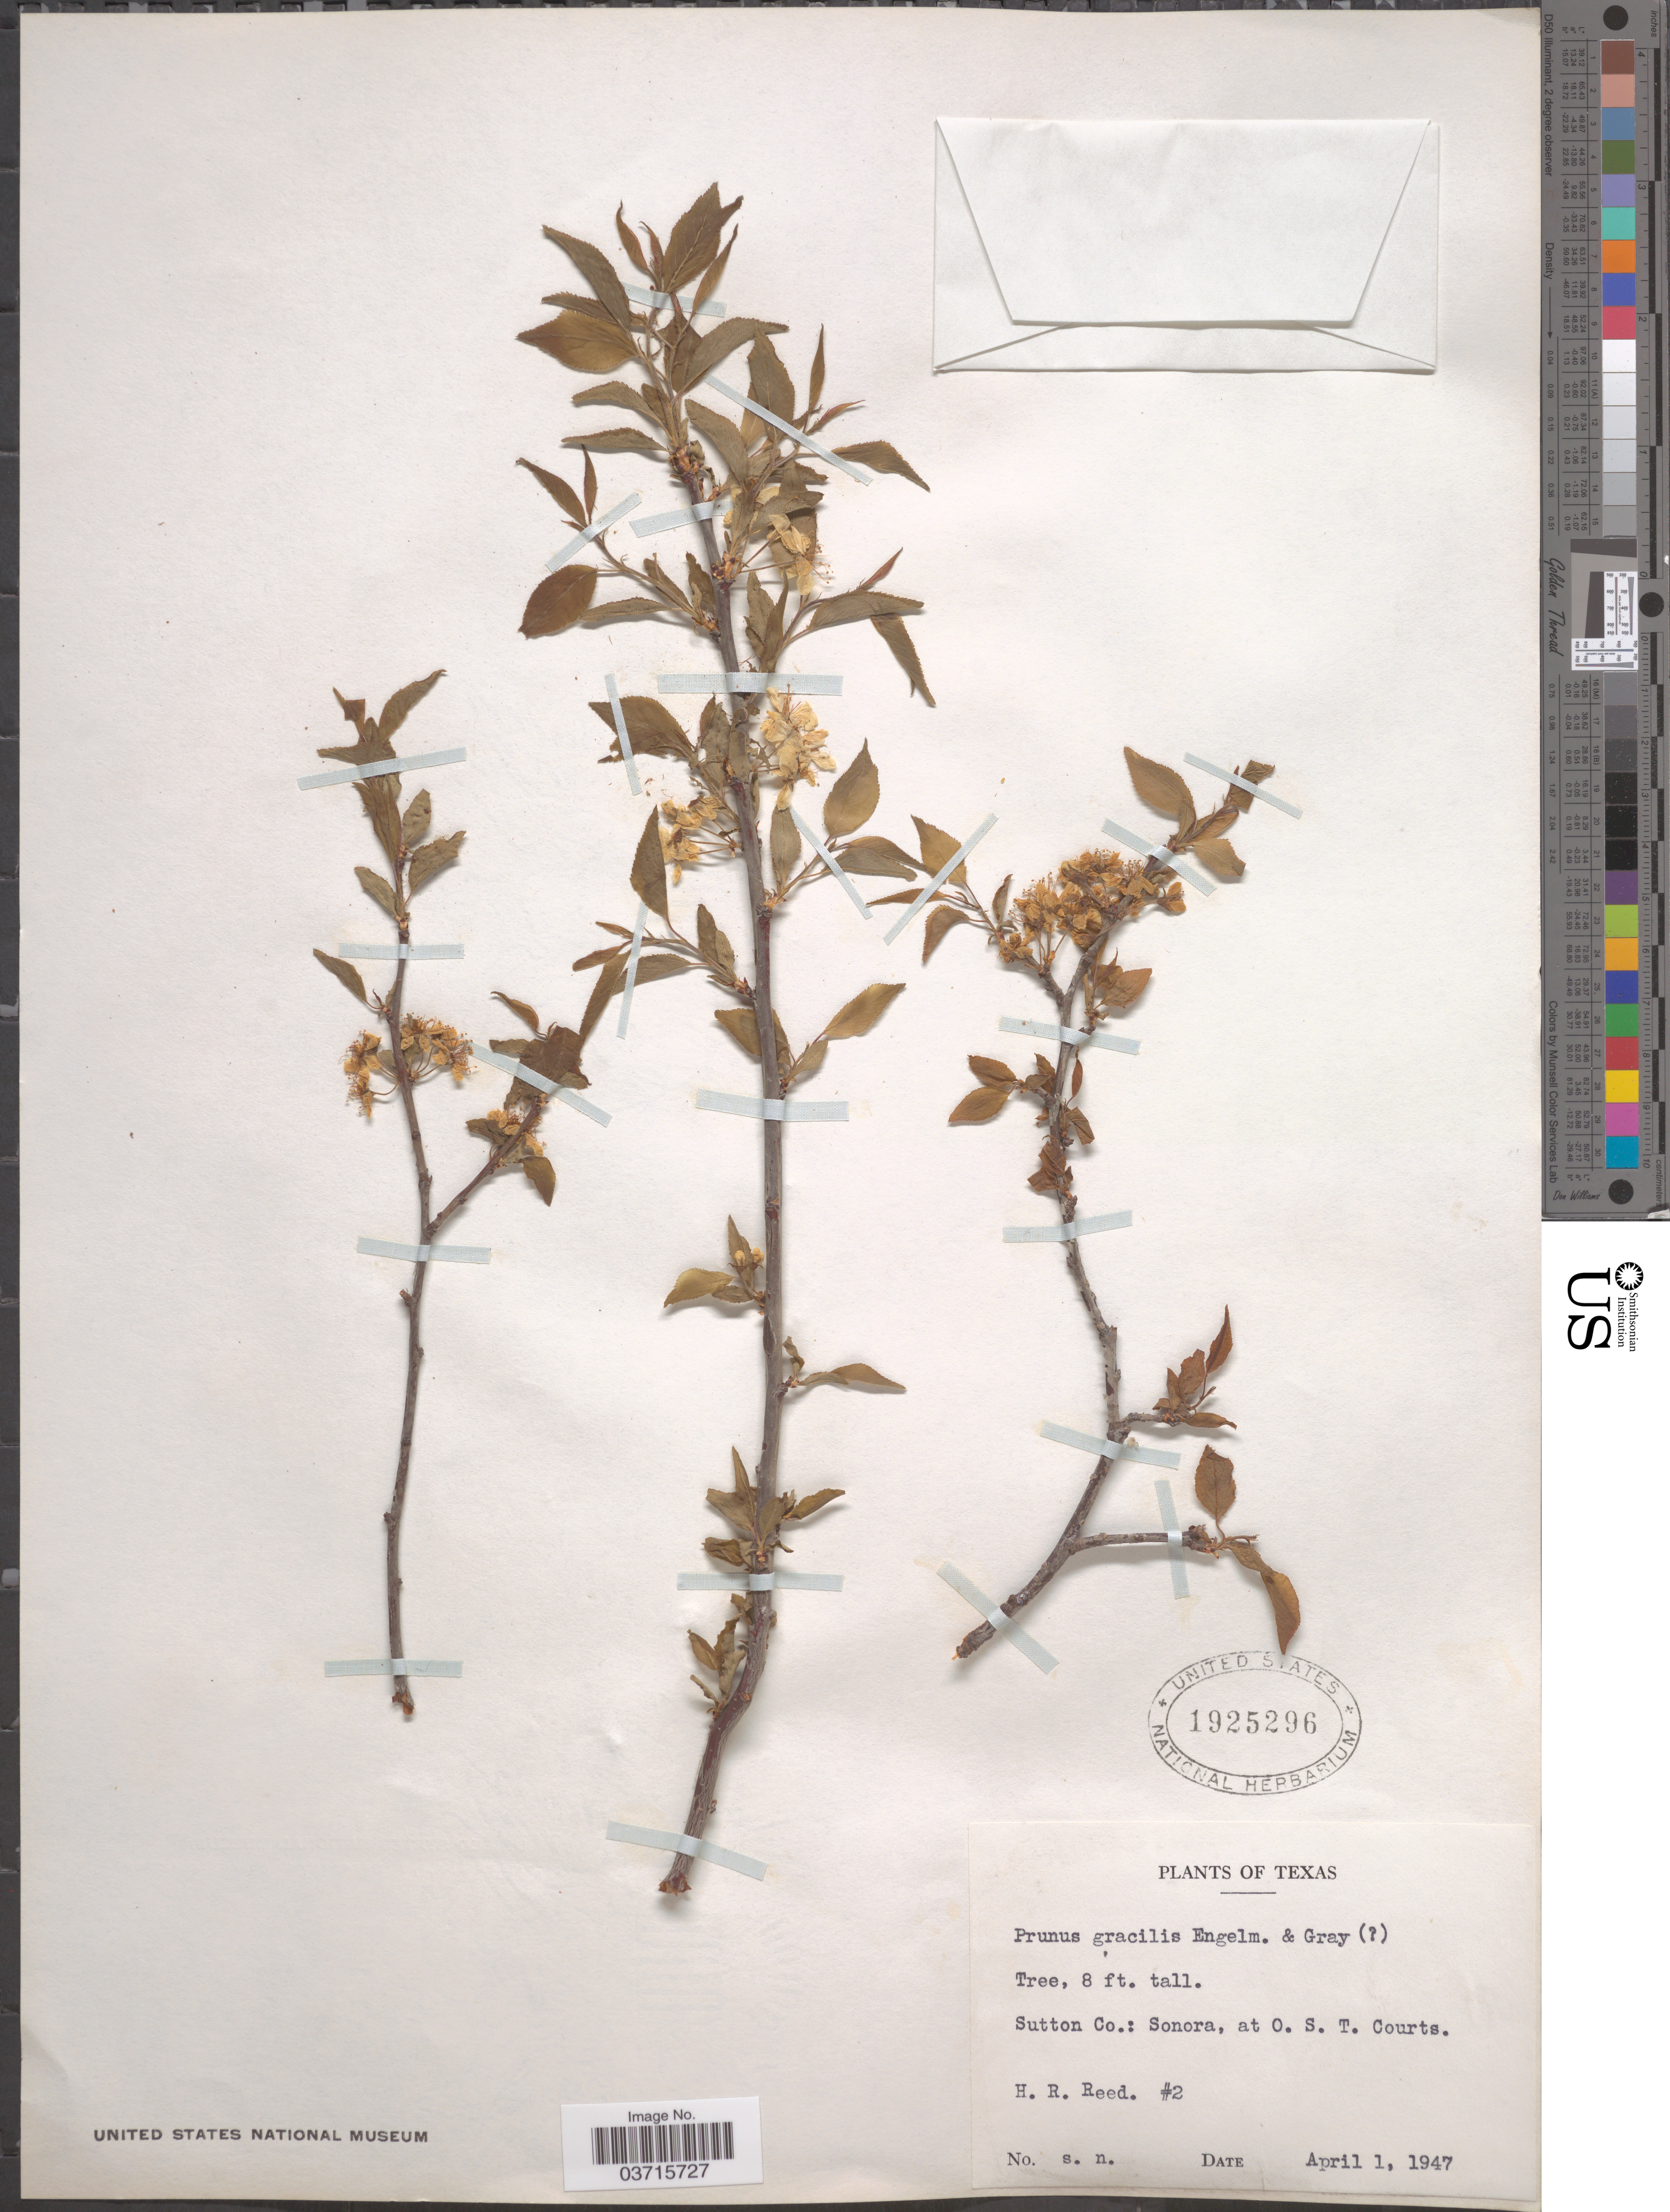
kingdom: Plantae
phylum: Tracheophyta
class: Magnoliopsida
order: Rosales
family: Rosaceae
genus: Prunus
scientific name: Prunus gracilis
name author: Engelm. & A. Gray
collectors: H. Reed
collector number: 2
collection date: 1947-04-01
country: United States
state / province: Texas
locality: Sutton Co.: Sonora, at O. S. T. Courts.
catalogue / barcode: US 1925296